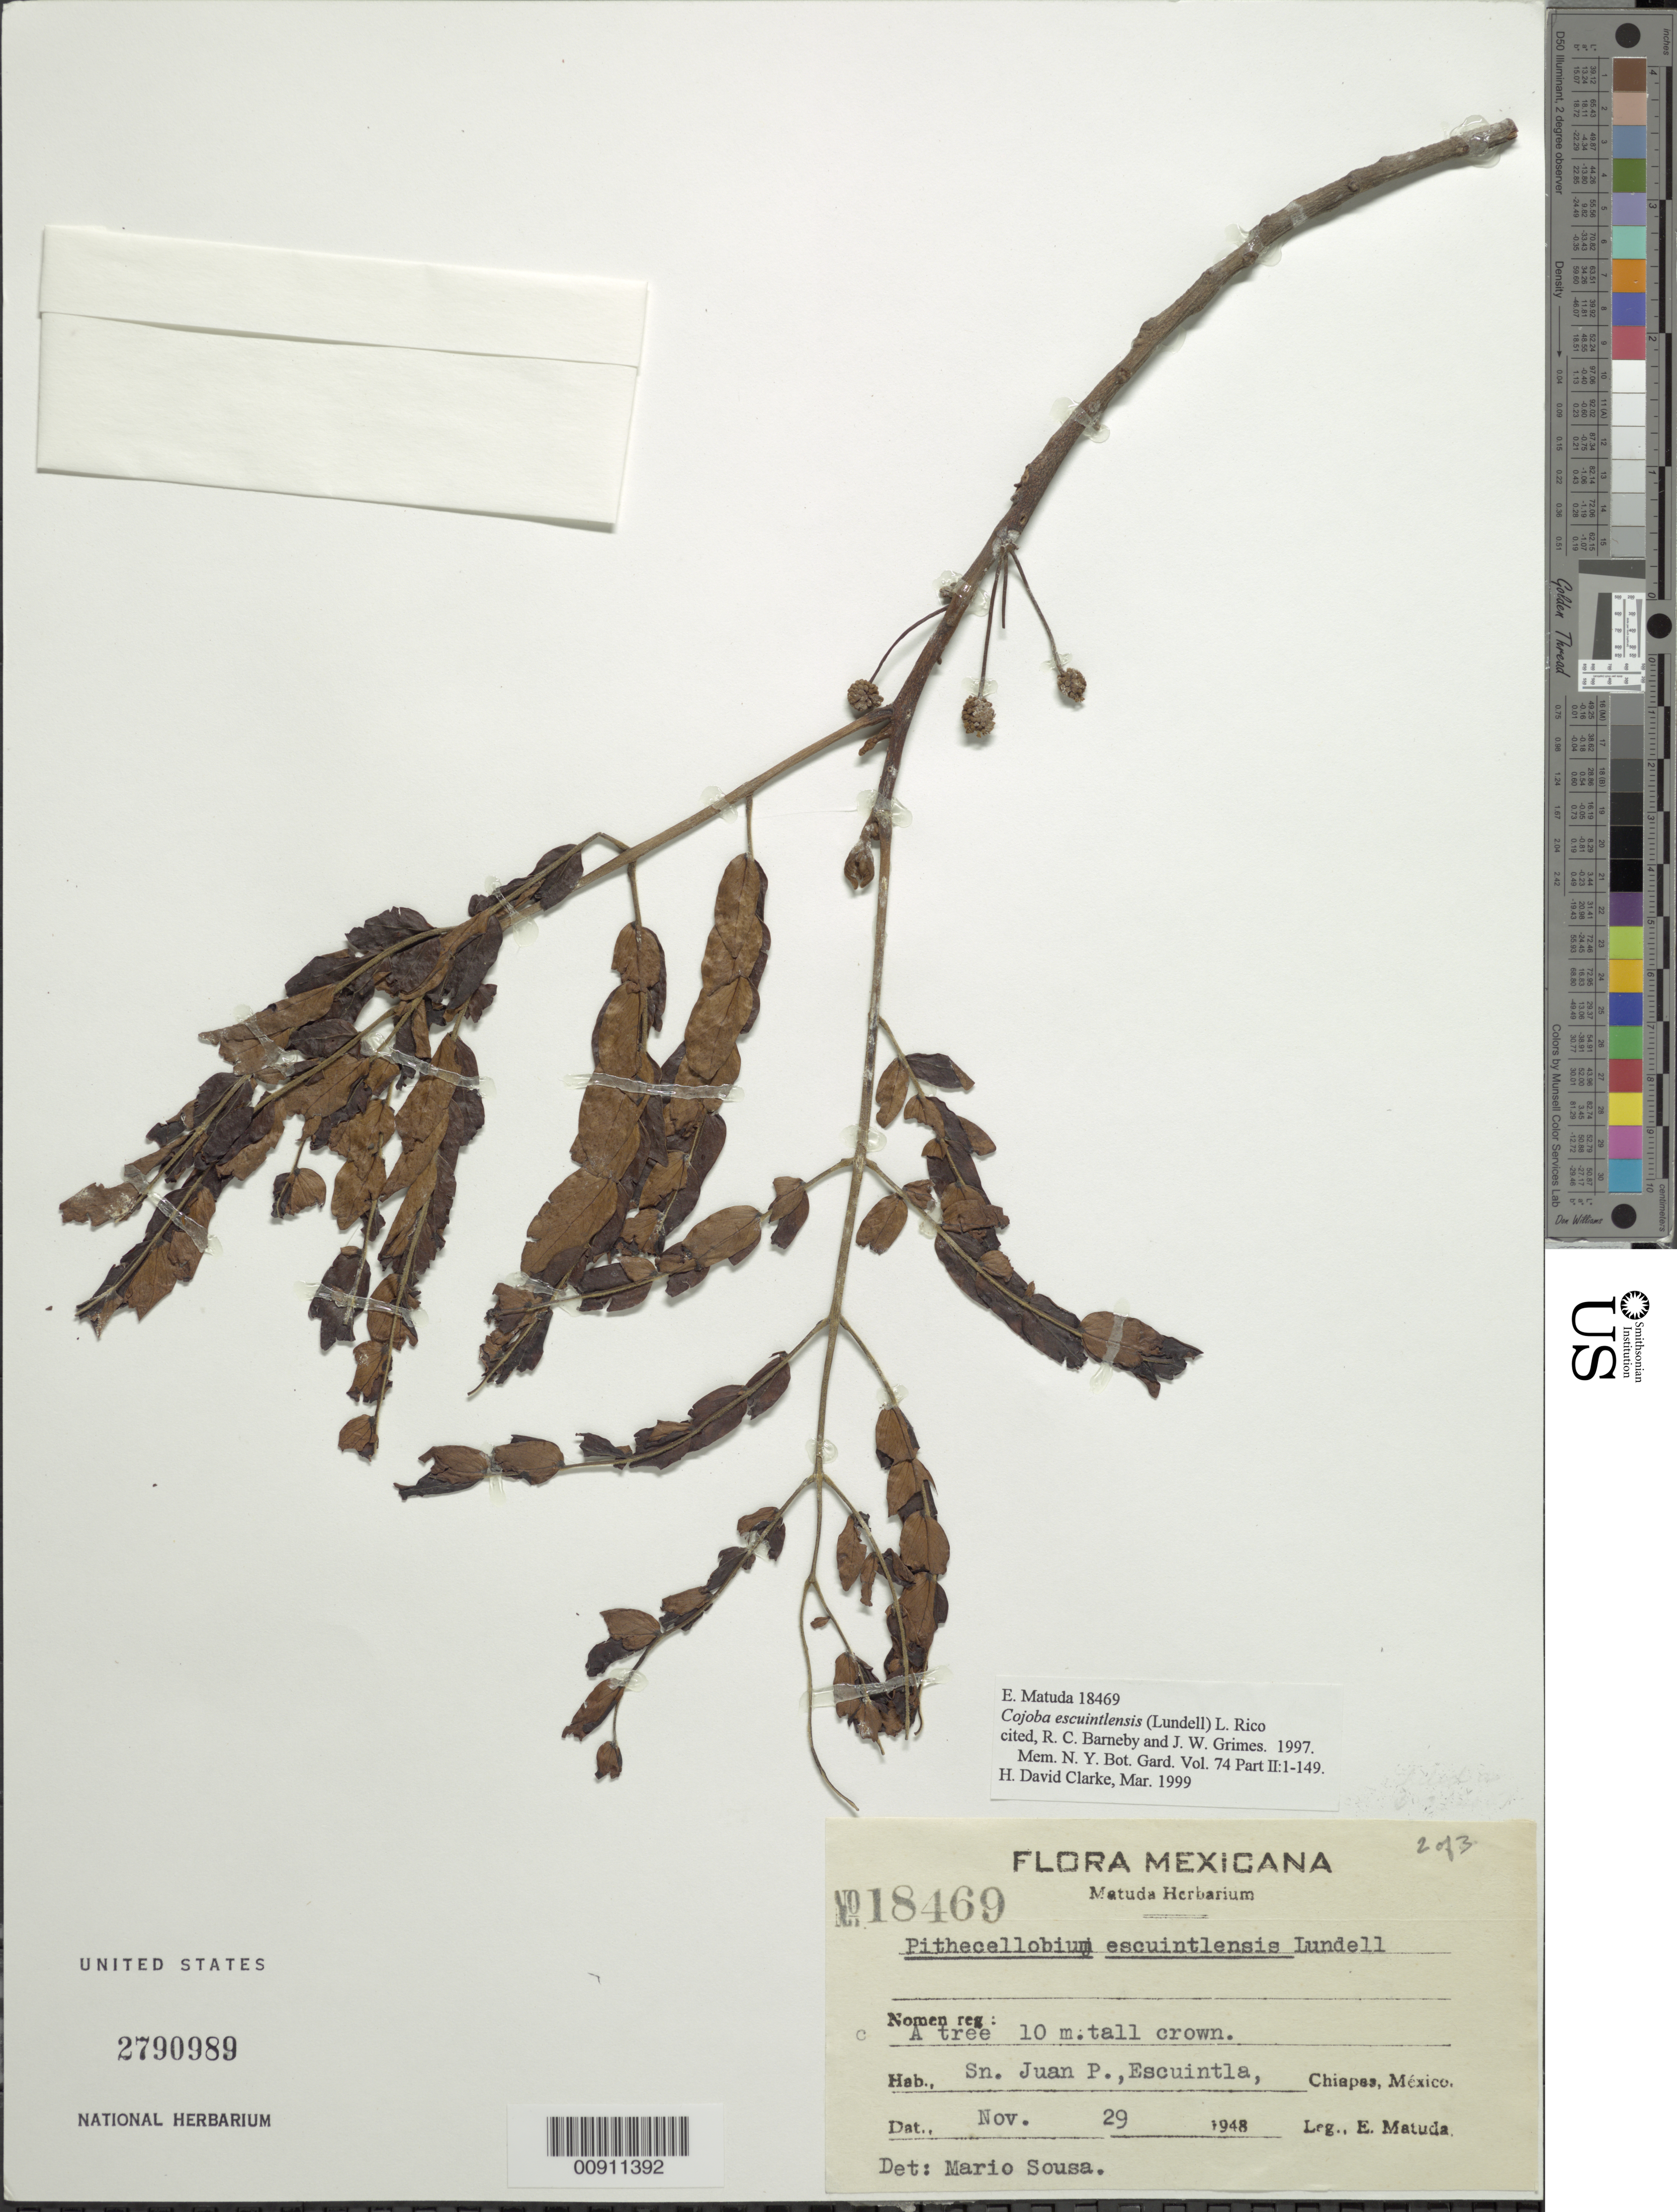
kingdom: Plantae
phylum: Tracheophyta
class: Magnoliopsida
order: Fabales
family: Fabaceae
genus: Cojoba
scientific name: Cojoba escuintlense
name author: (Lundell) L. Rico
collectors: E. Matuda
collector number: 18469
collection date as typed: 29 Nov 1948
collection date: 1948-11-29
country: Mexico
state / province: Chiapas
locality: Sn. Juan P., Escuintla, Chiapas.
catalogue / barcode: US 2790989